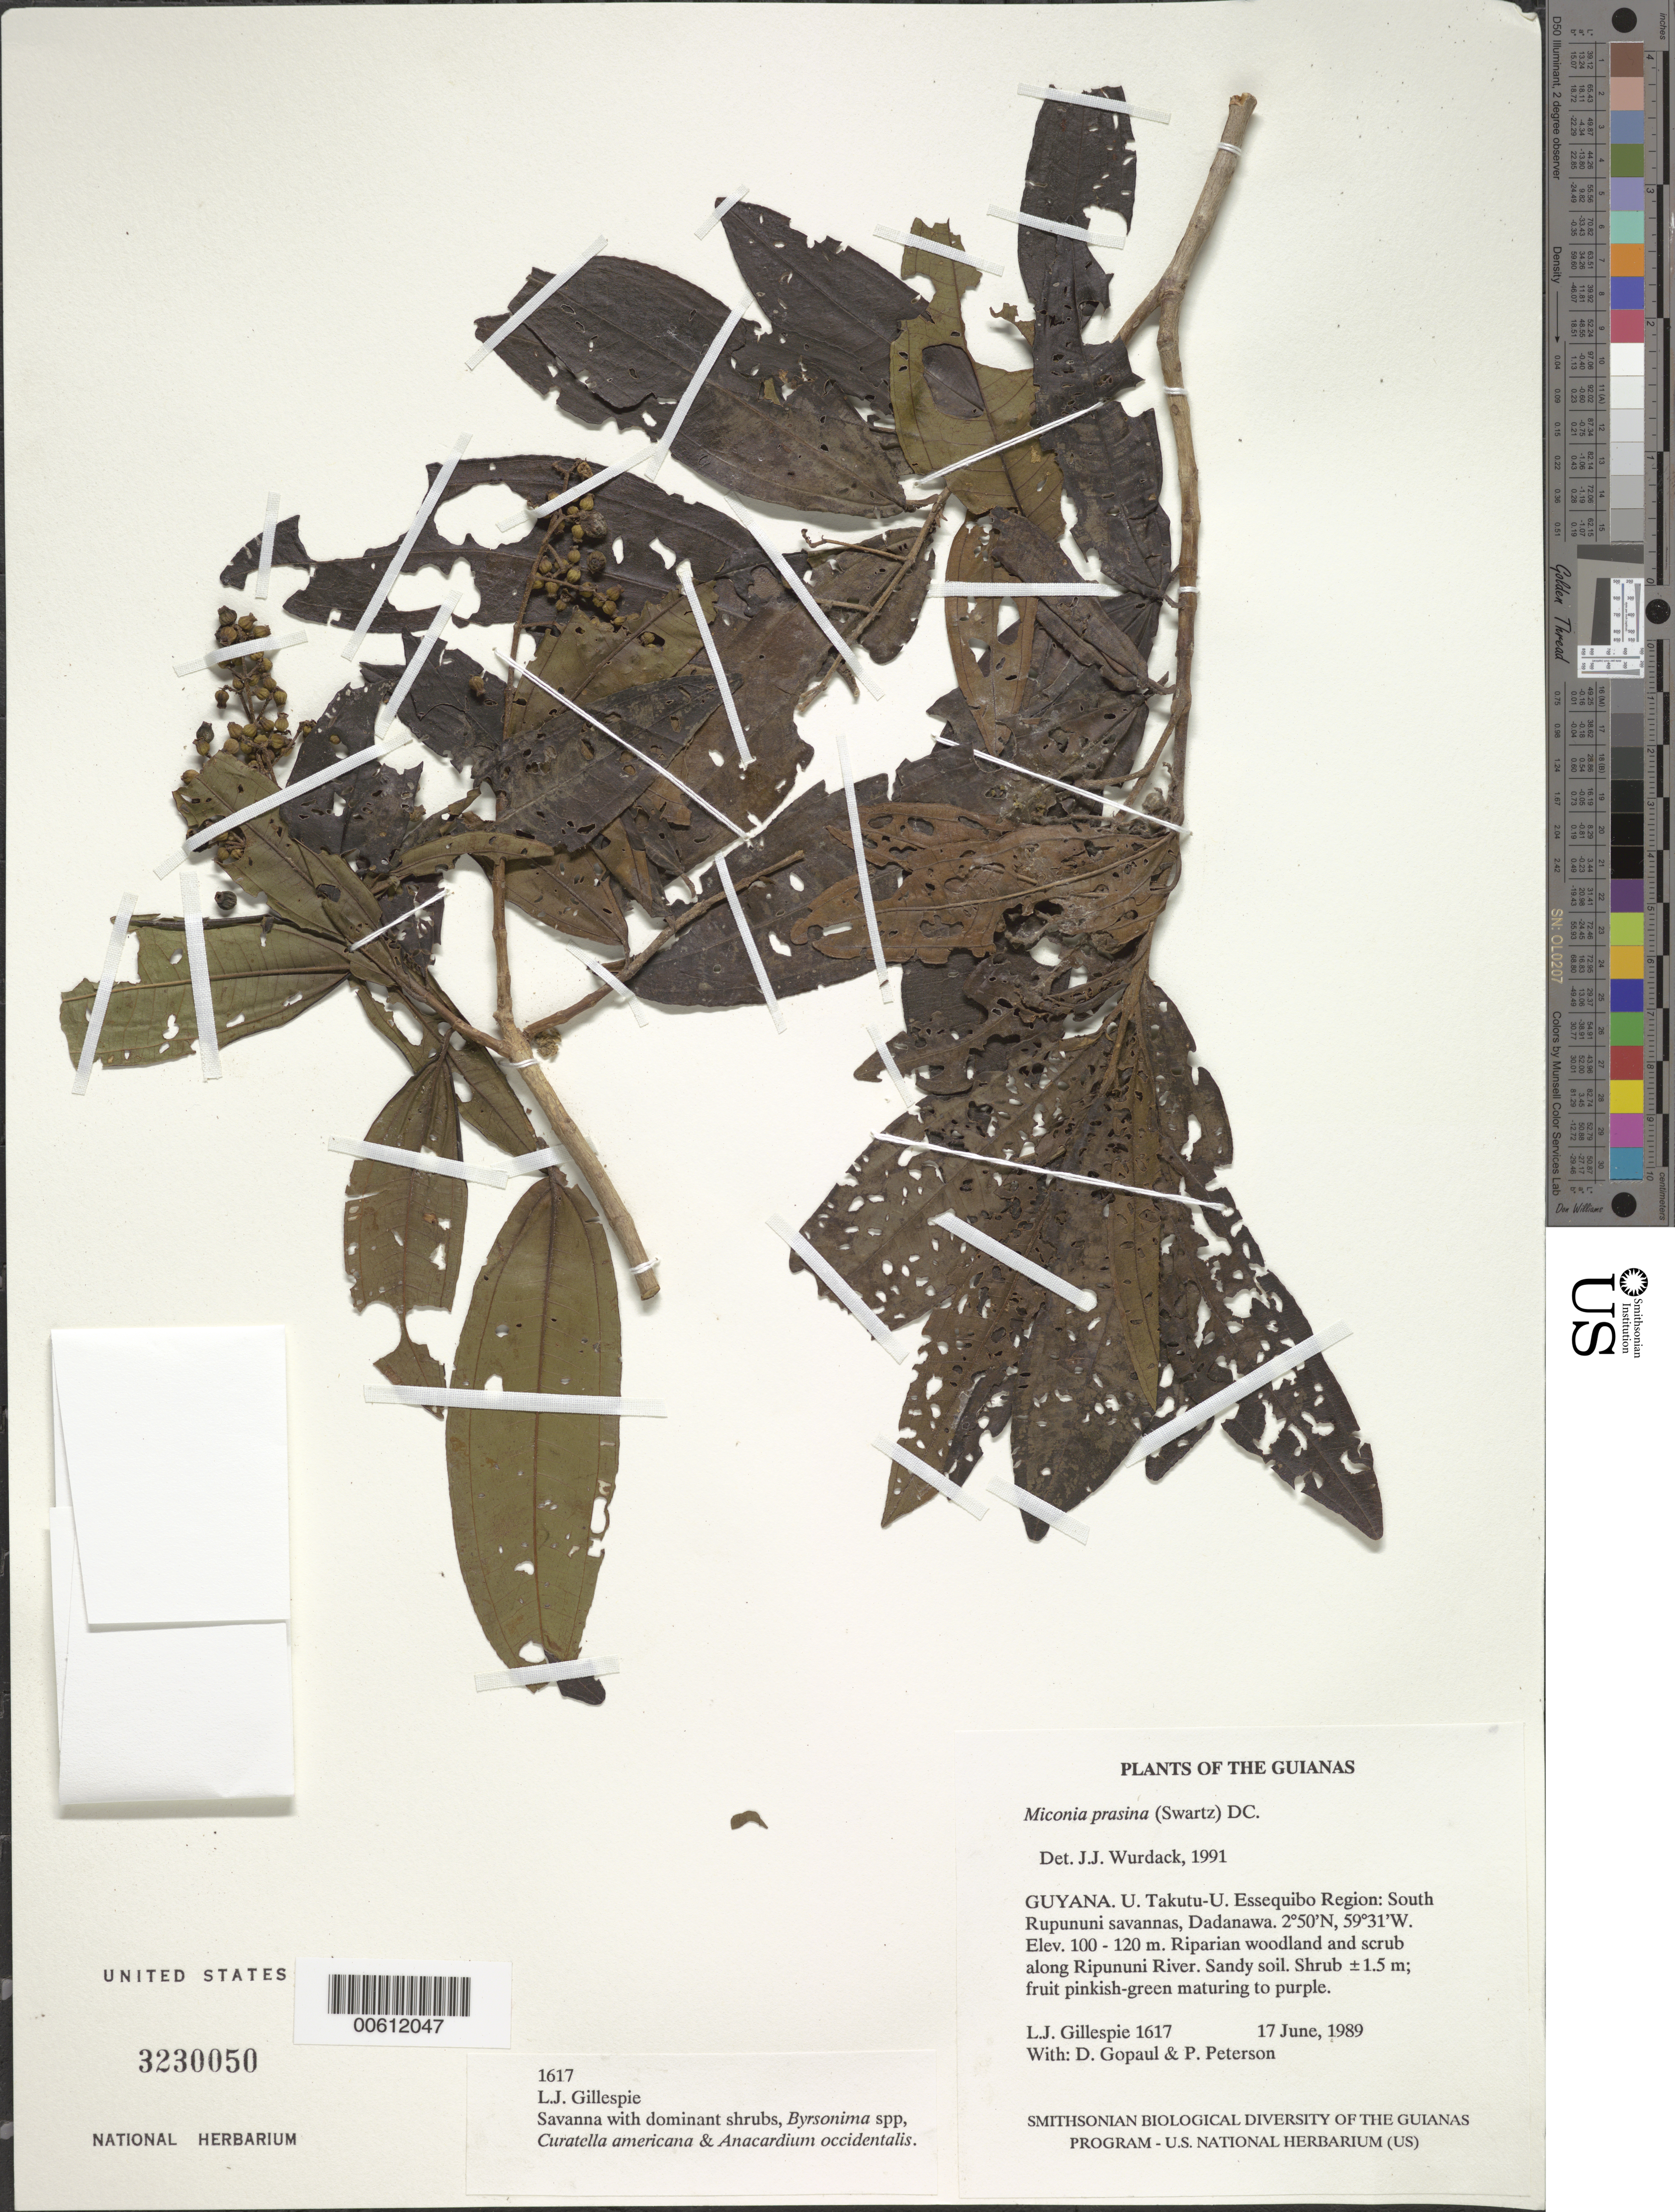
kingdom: Plantae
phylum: Tracheophyta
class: Magnoliopsida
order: Myrtales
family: Melastomataceae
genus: Miconia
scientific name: Miconia prasina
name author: (Sw.) DC.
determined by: Wurdack, John J., (US), US (UNITED STATES)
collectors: L. J. Gillespie, D. Gopaul & P. M. Peterson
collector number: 1617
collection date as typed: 17 June 1989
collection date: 1989-06-17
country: Guyana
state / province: U. Takutu-U. Essequibo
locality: South Rupununi savanna, Dadanawa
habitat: Riparian woodland and scrub along Rupununi River. Sandy soil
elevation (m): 100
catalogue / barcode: US 3230050